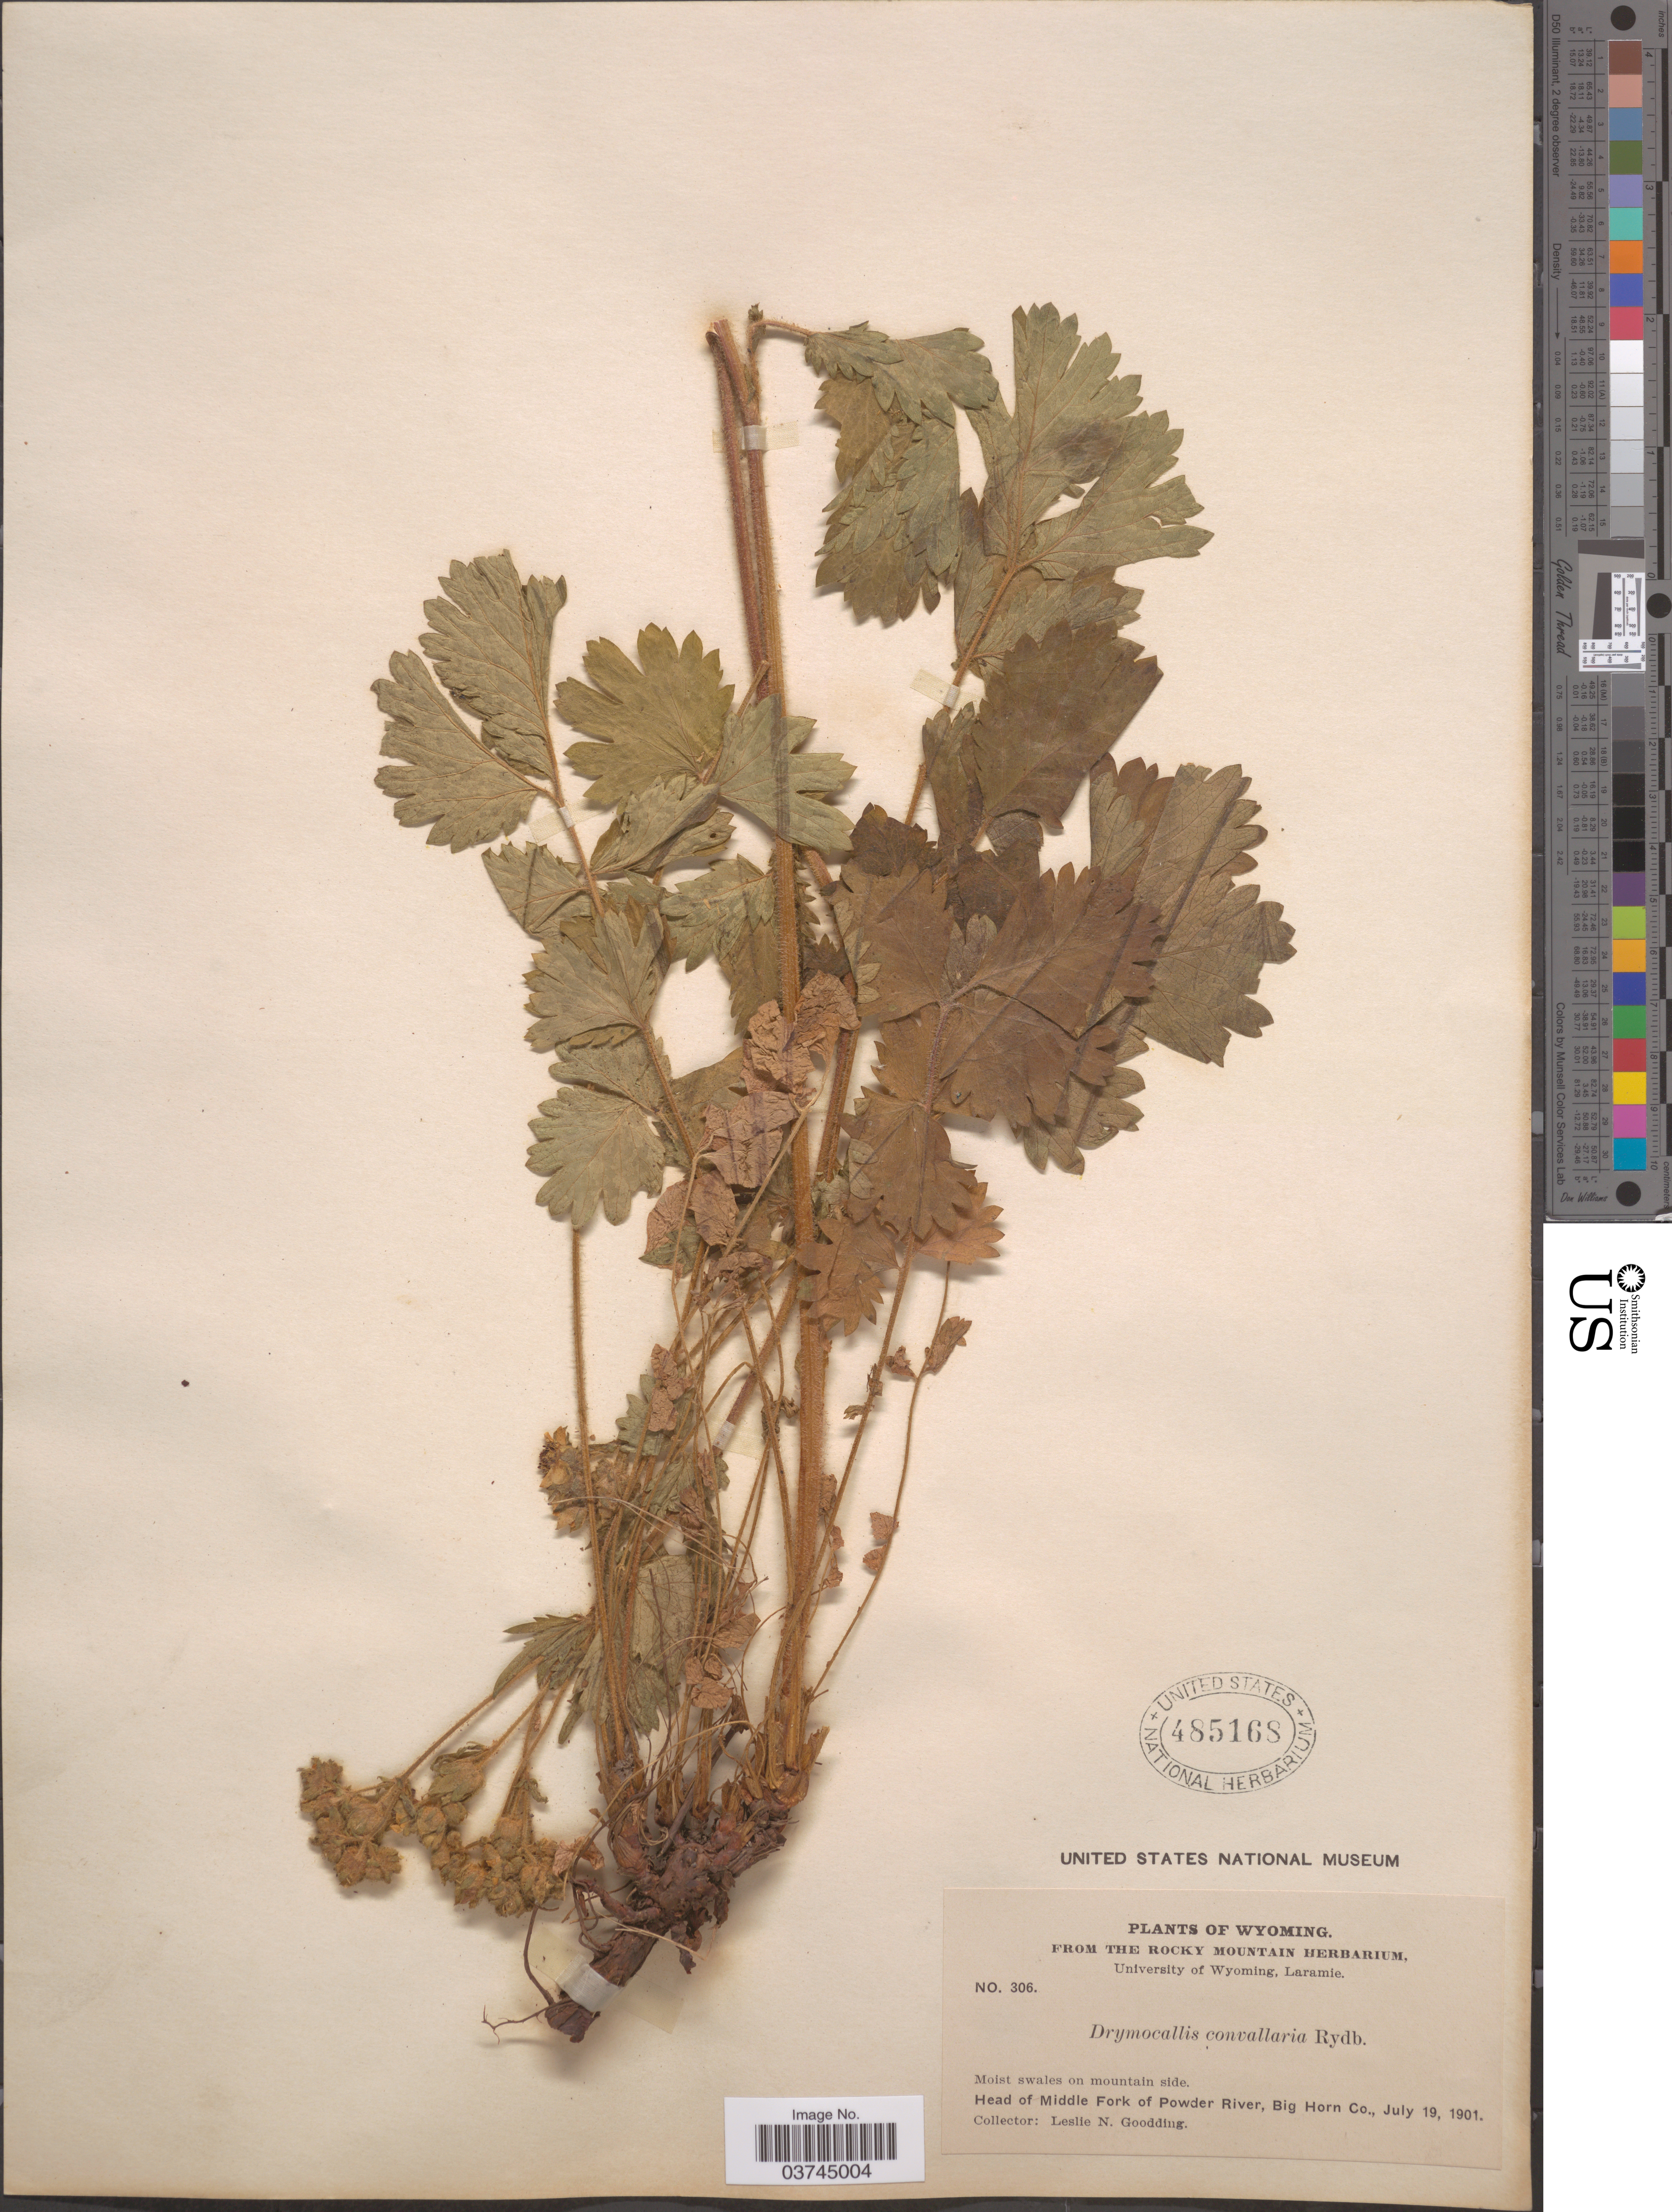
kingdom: Plantae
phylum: Tracheophyta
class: Magnoliopsida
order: Rosales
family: Rosaceae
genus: Drymocallis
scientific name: Drymocallis convallaria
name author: (Rydb.) Rydb.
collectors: L. N. Goodding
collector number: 306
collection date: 1901-07-19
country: United States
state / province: Wyoming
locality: Moist swales on mountain side. Head of Middle Fork of Powder River, Big Horn Co.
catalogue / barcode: US 485168